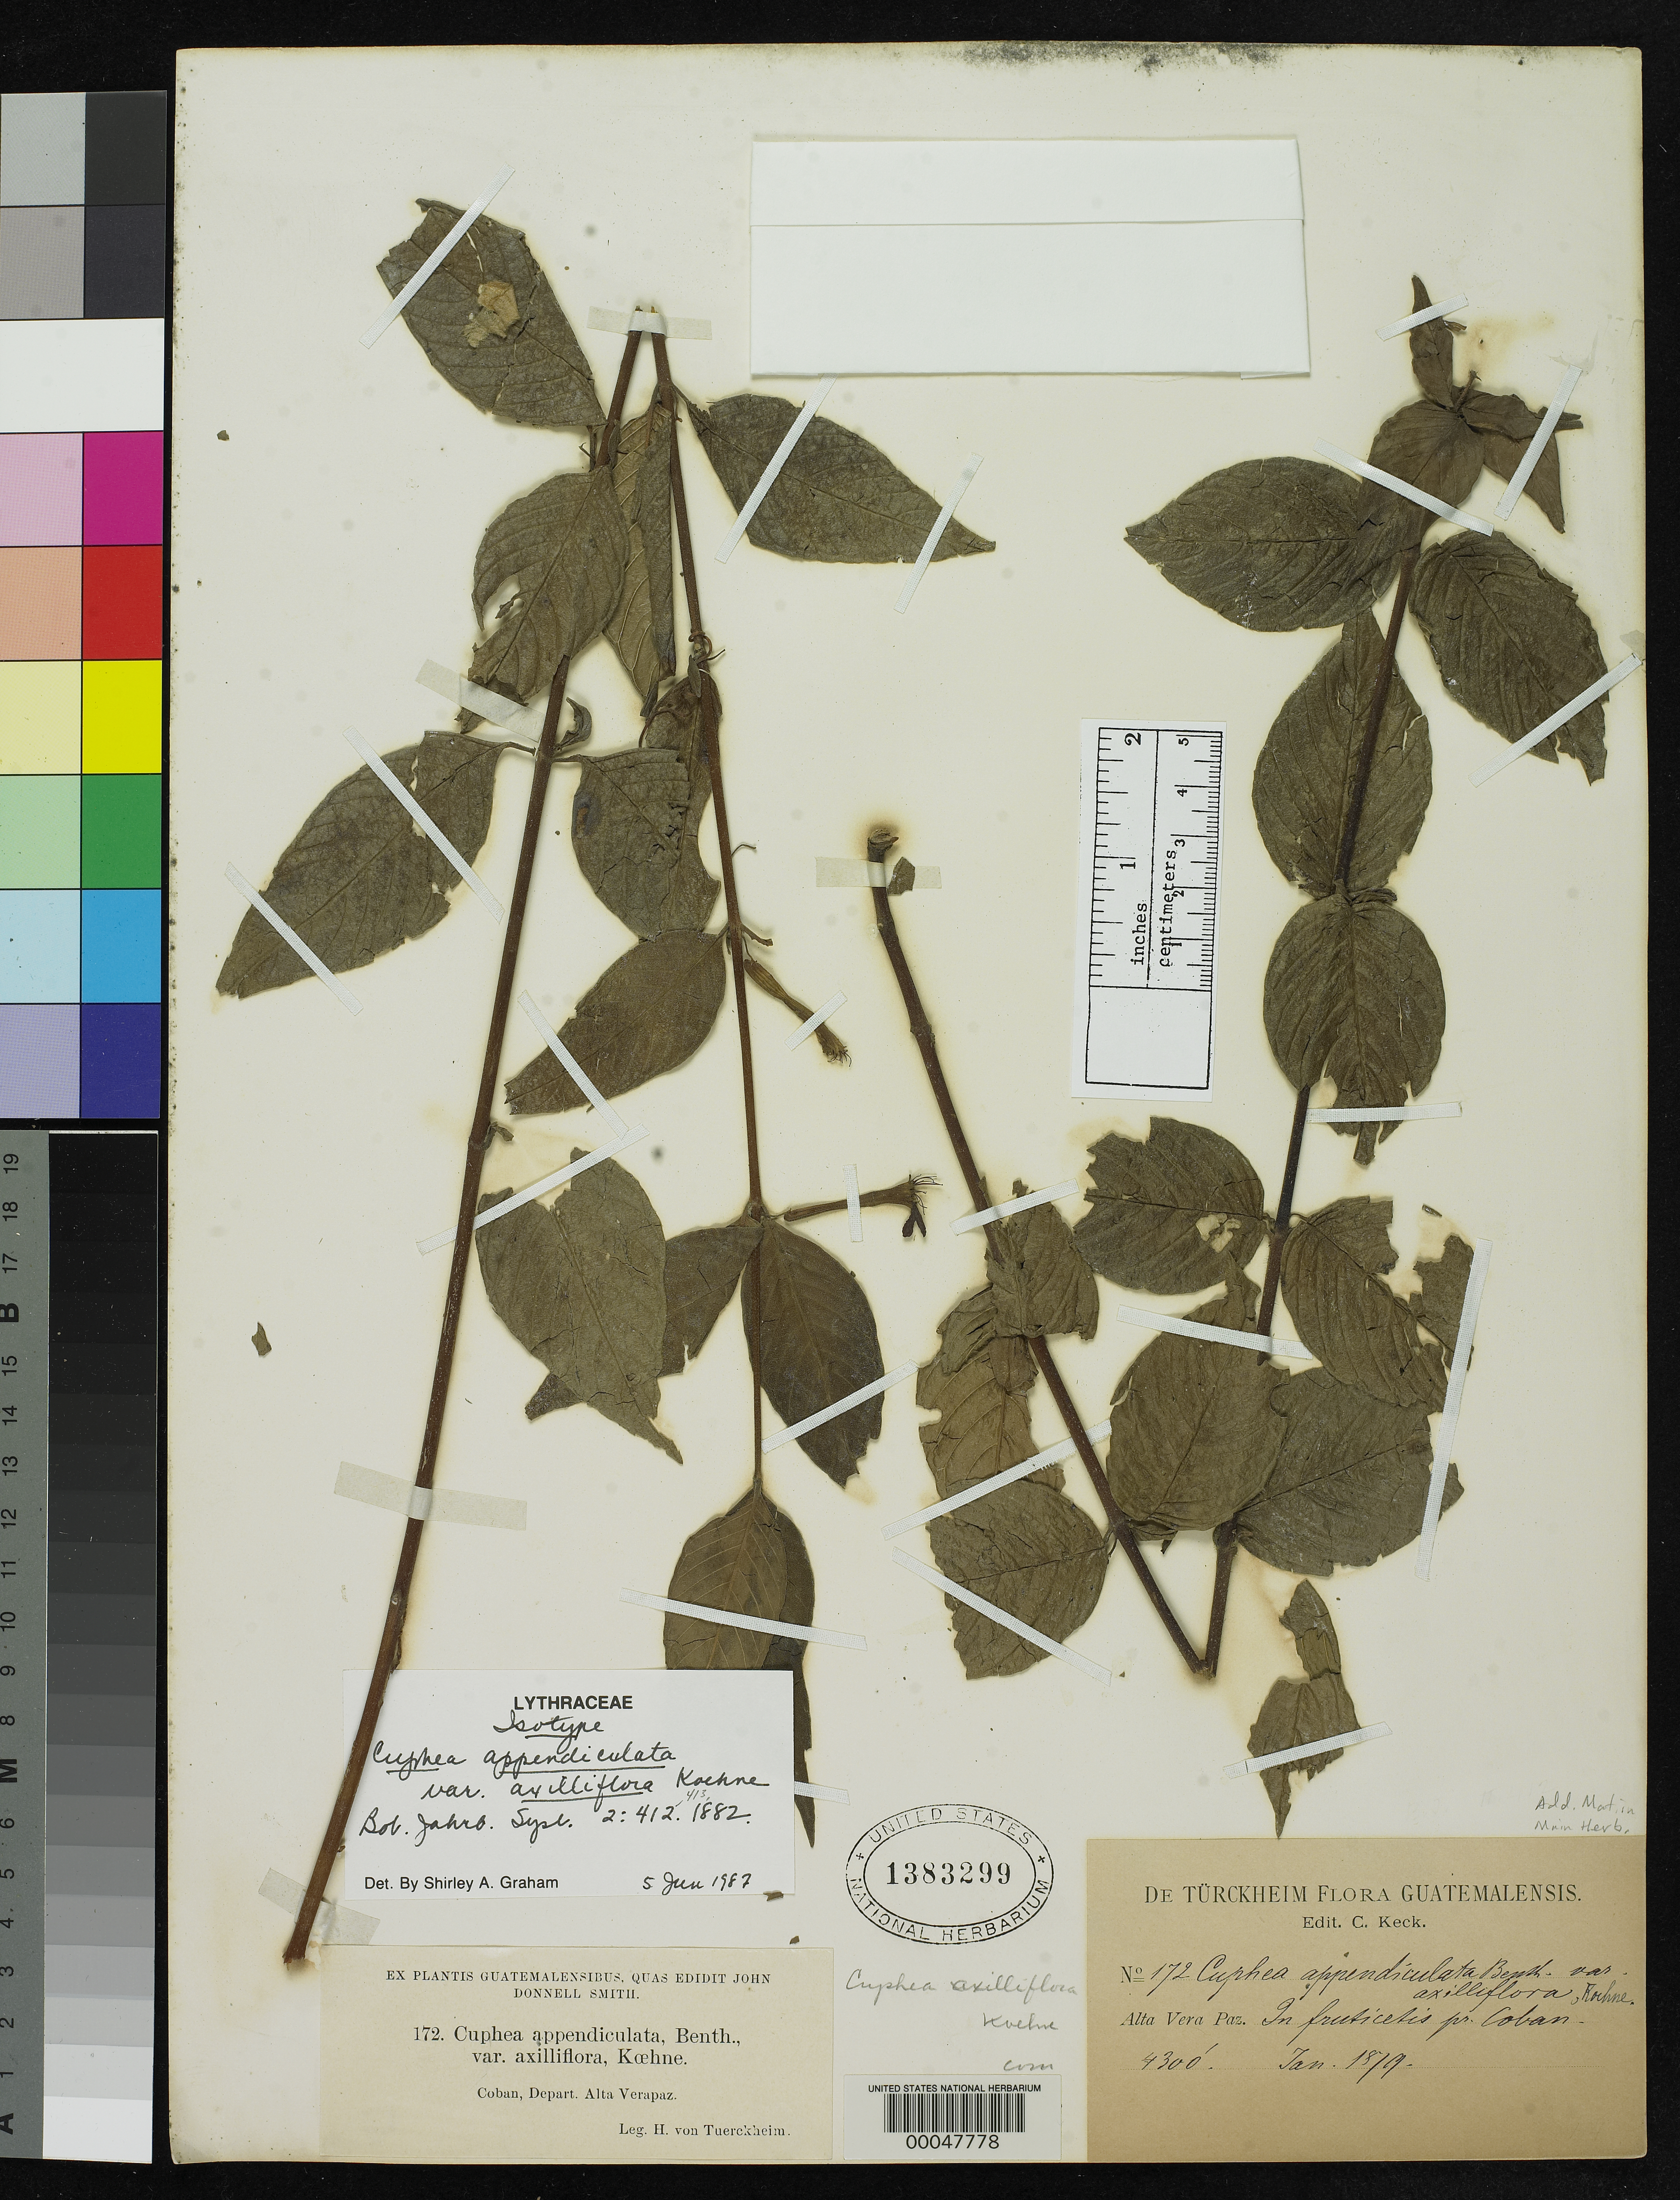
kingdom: Plantae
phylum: Tracheophyta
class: Magnoliopsida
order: Myrtales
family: Lythraceae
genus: Cuphea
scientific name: Cuphea appendiculata var. axilliflora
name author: Koehne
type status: Isotype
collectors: H. von Türckheim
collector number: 172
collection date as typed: Jan 1879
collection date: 1879-01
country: Guatemala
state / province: Alta Verapaz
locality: Cobán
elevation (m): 1311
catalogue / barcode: US 1383299